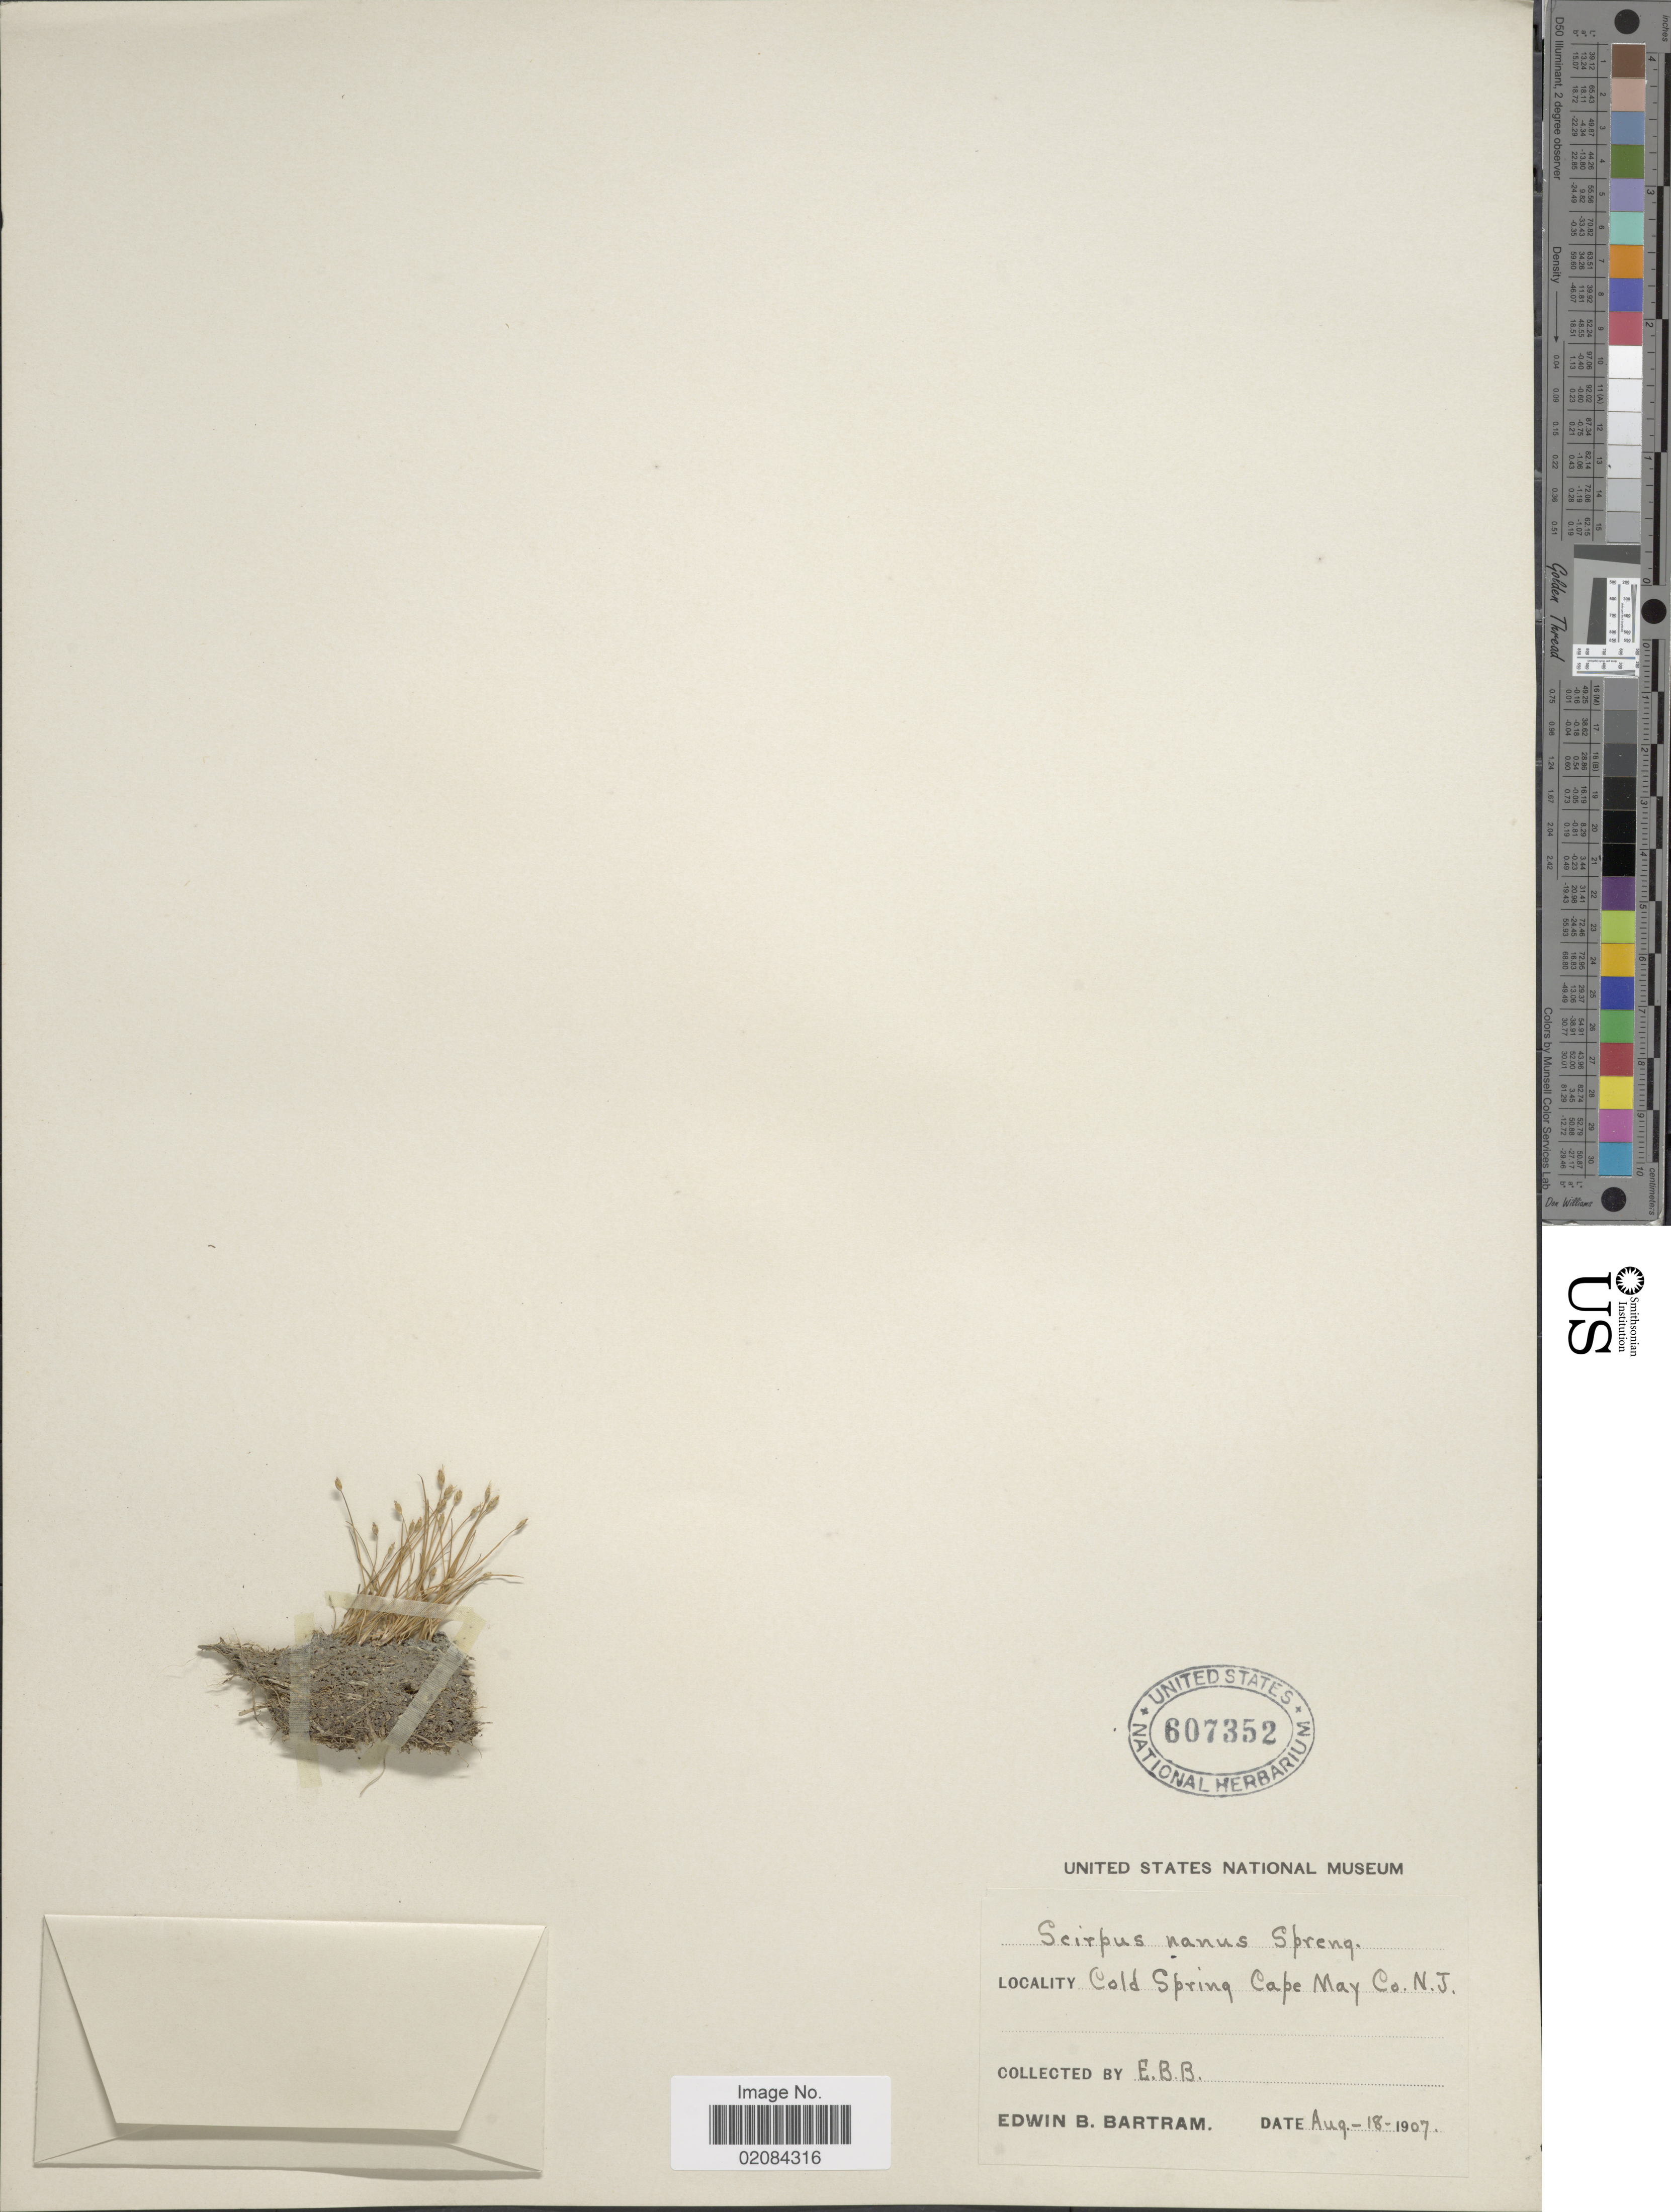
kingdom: Plantae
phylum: Tracheophyta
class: Liliopsida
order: Poales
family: Cyperaceae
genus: Eleocharis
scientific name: Eleocharis parvula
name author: (Roem. & Schult.) Link ex Williams et al.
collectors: E. B. Bartram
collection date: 1907-08-18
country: United States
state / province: New Jersey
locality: Cold Spring cape may Co, N.J.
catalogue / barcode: US 607352